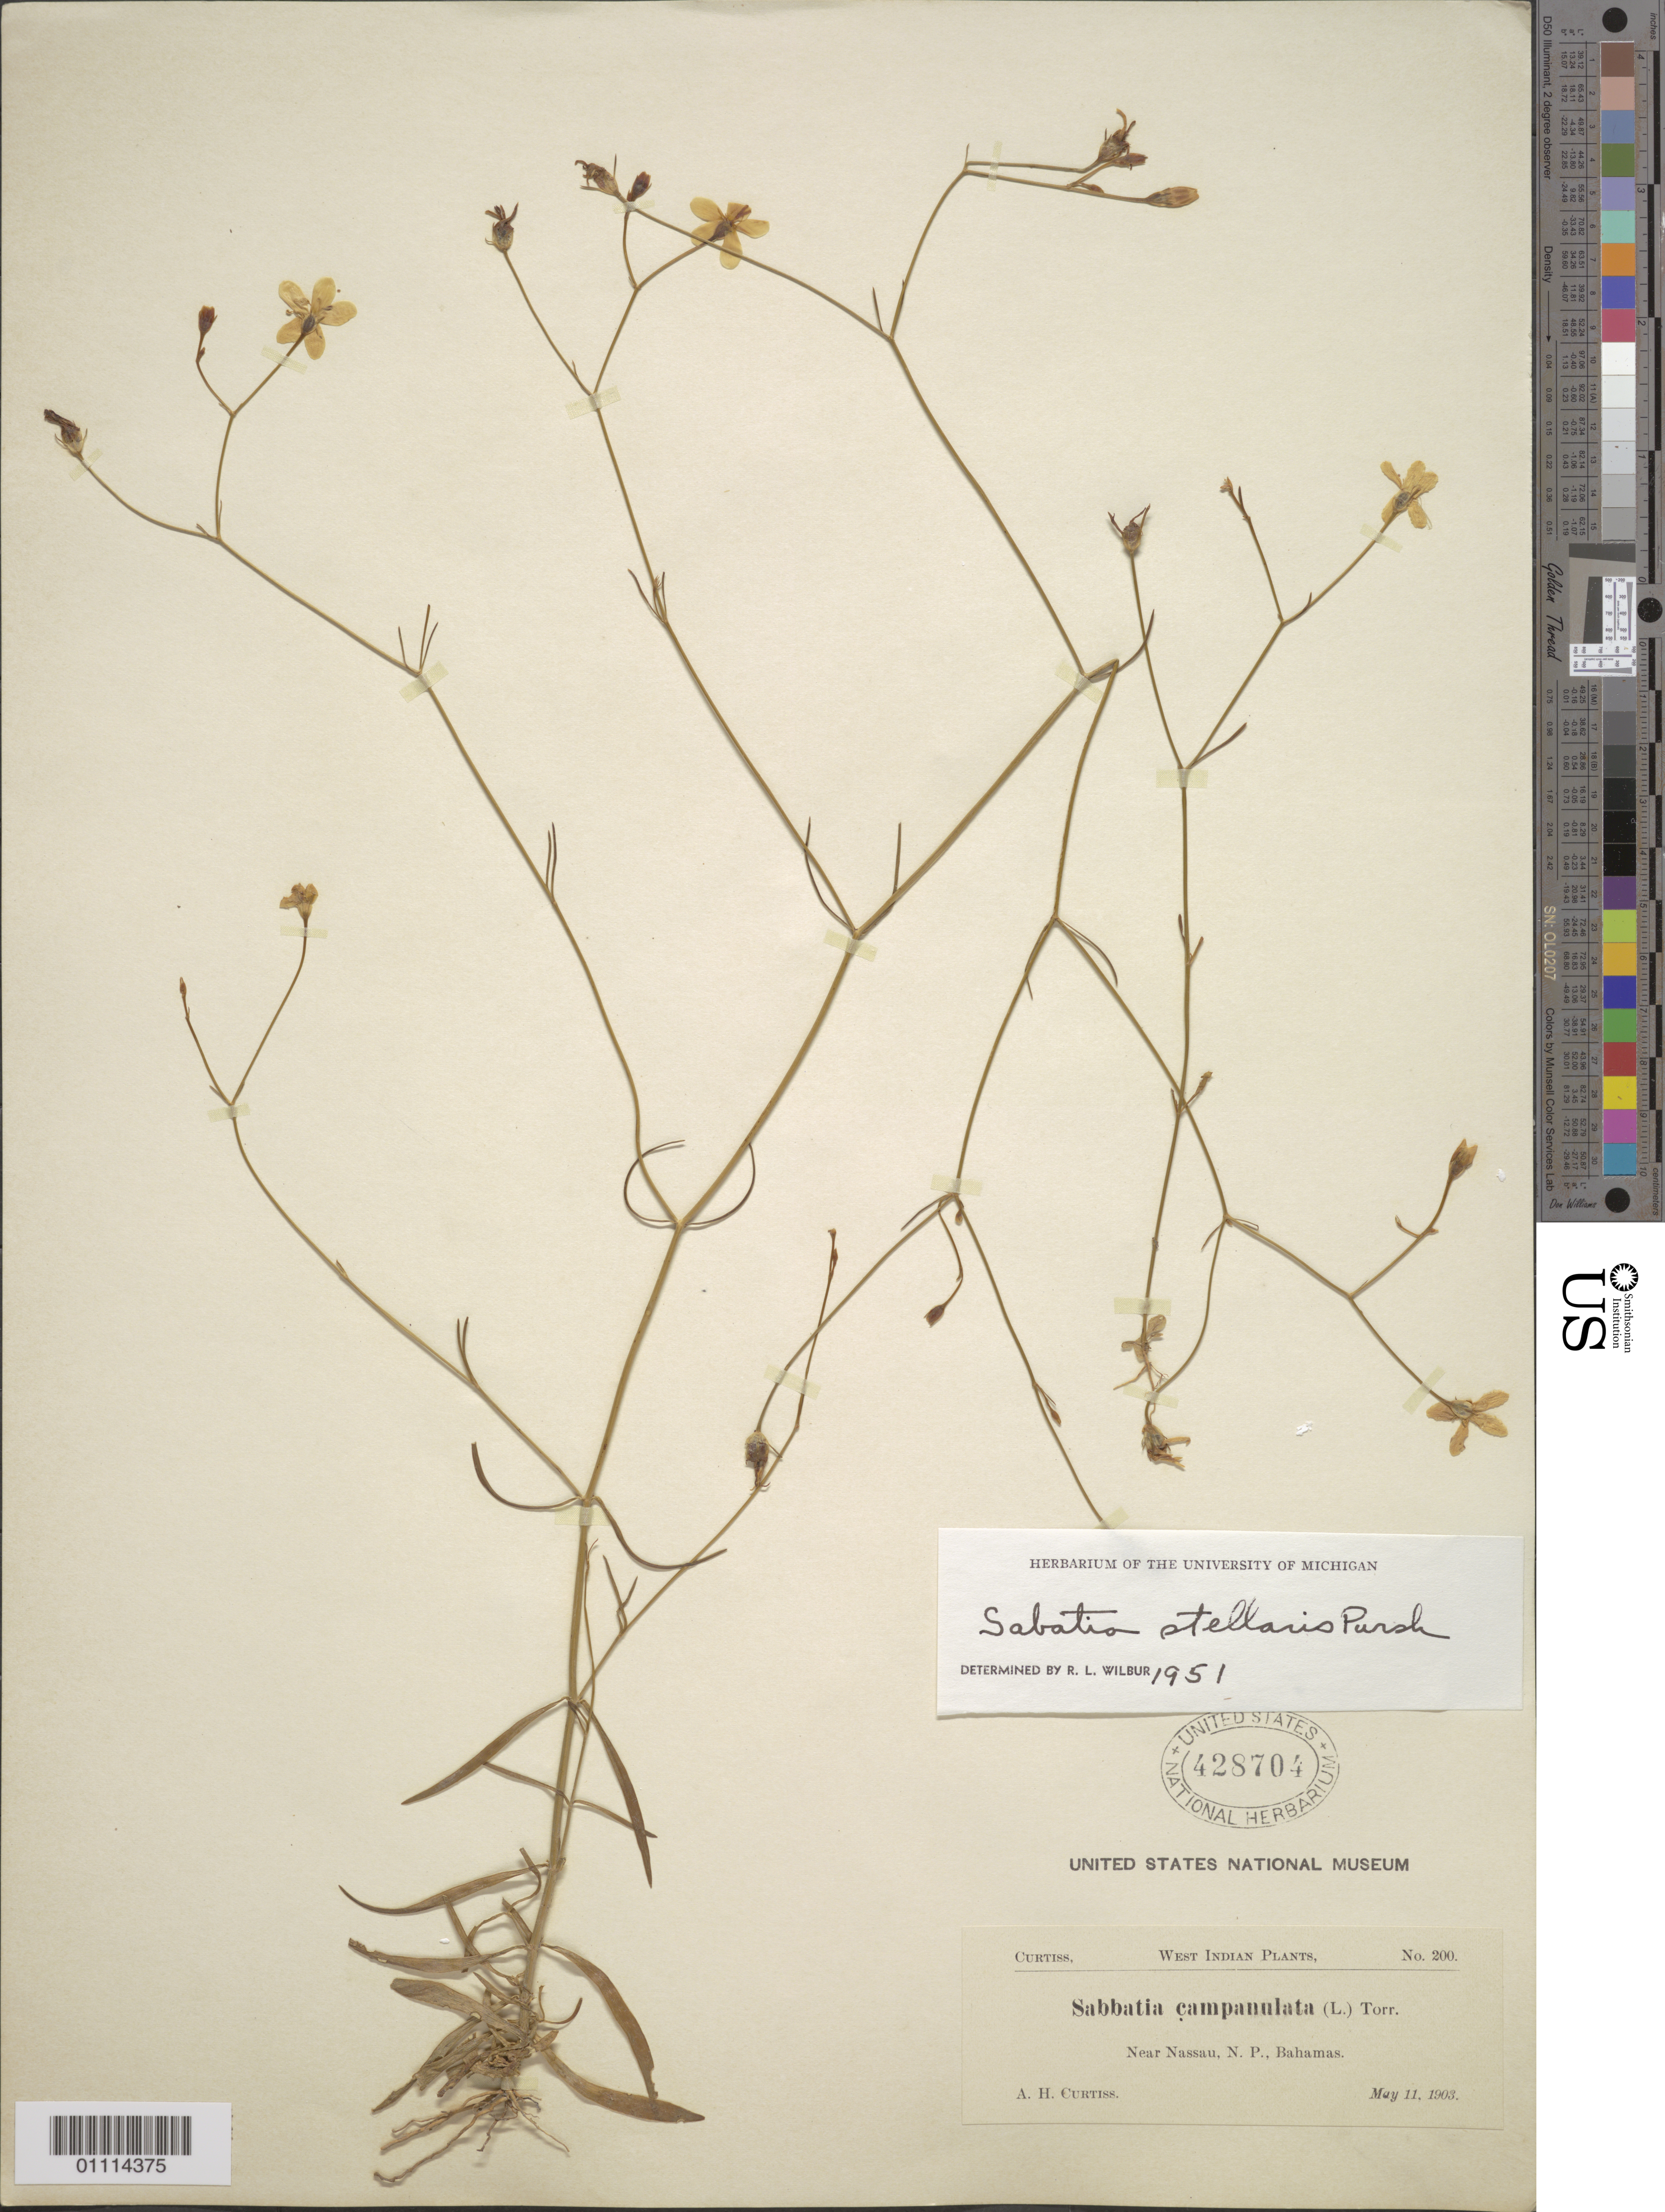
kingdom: Plantae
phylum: Tracheophyta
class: Magnoliopsida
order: Gentianales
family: Gentianaceae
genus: Sabatia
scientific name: Sabatia stellaris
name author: Pursh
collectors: A. H. Curtiss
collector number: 200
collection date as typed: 11 May 1903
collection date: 1903-05-11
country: Bahamas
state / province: New Providence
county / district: Nassau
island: New Providence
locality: Near Nassau, N.P., Bahamas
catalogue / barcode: US 428704